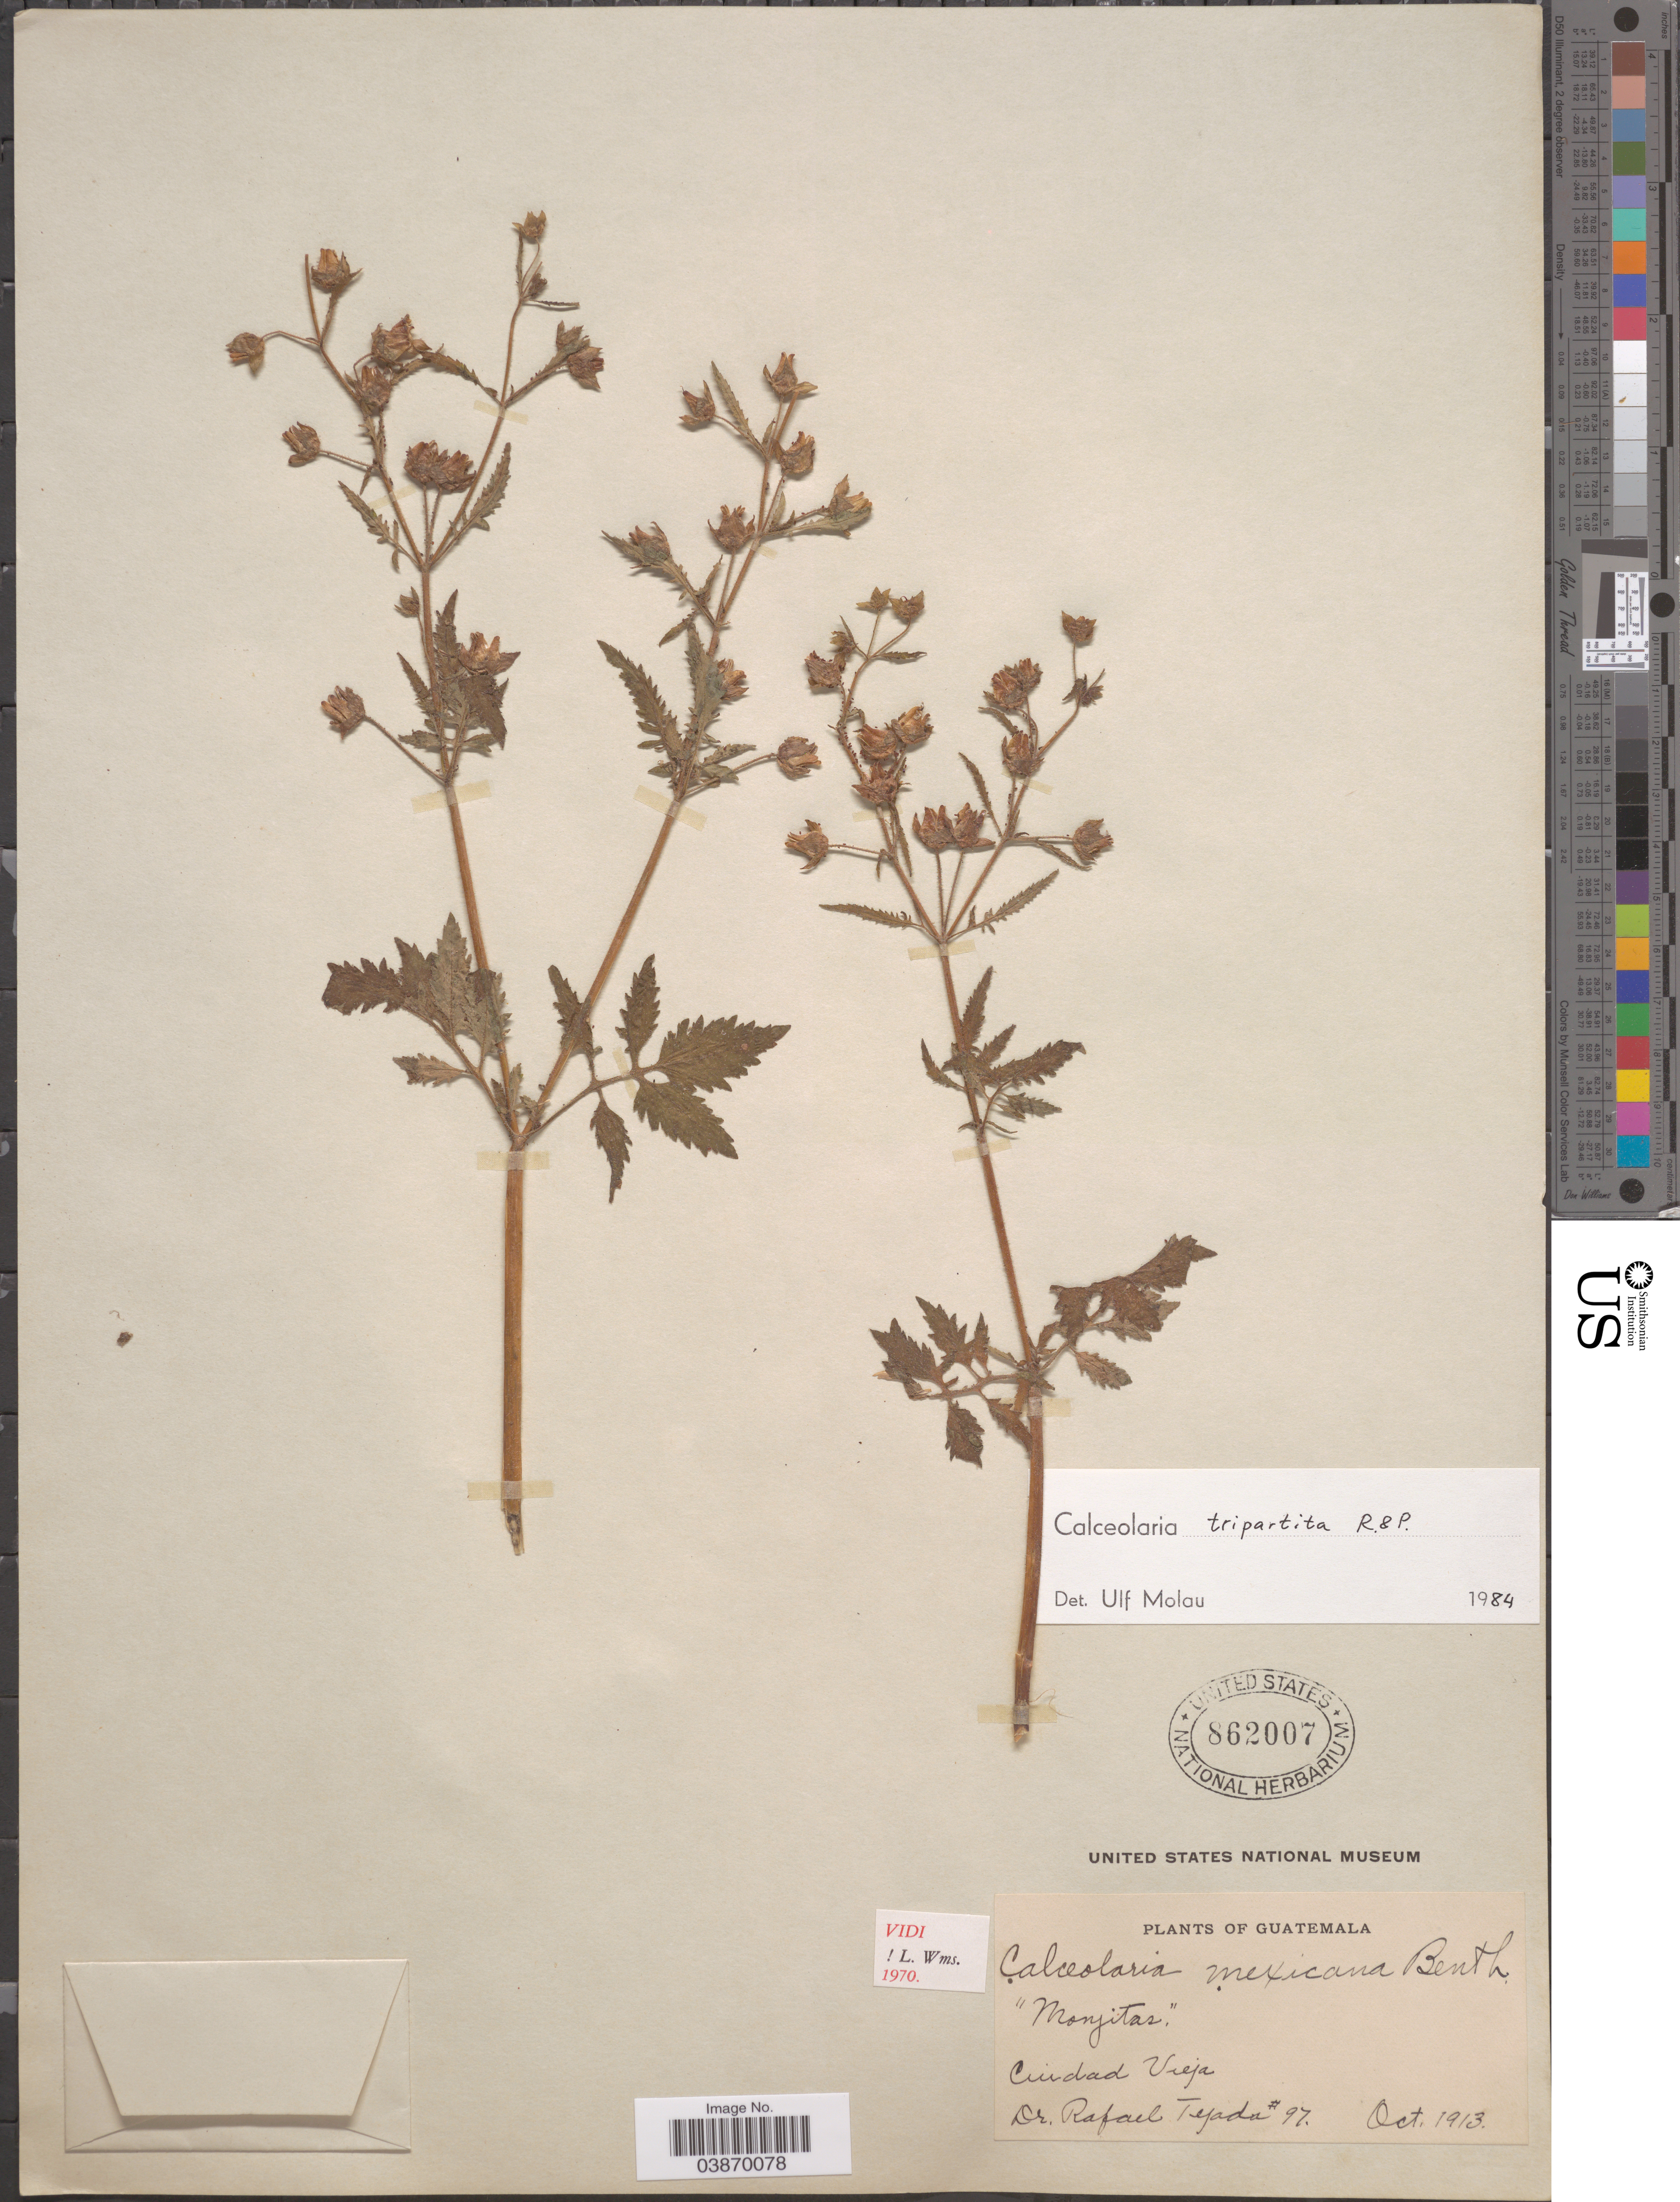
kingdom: Plantae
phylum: Tracheophyta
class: Magnoliopsida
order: Lamiales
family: Calceolariaceae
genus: Calceolaria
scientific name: Calceolaria tripartita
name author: Ruiz & Pav.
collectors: R. Tejada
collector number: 97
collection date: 1913-10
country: Guatemala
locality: Cuidad Vieja.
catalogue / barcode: US 862007